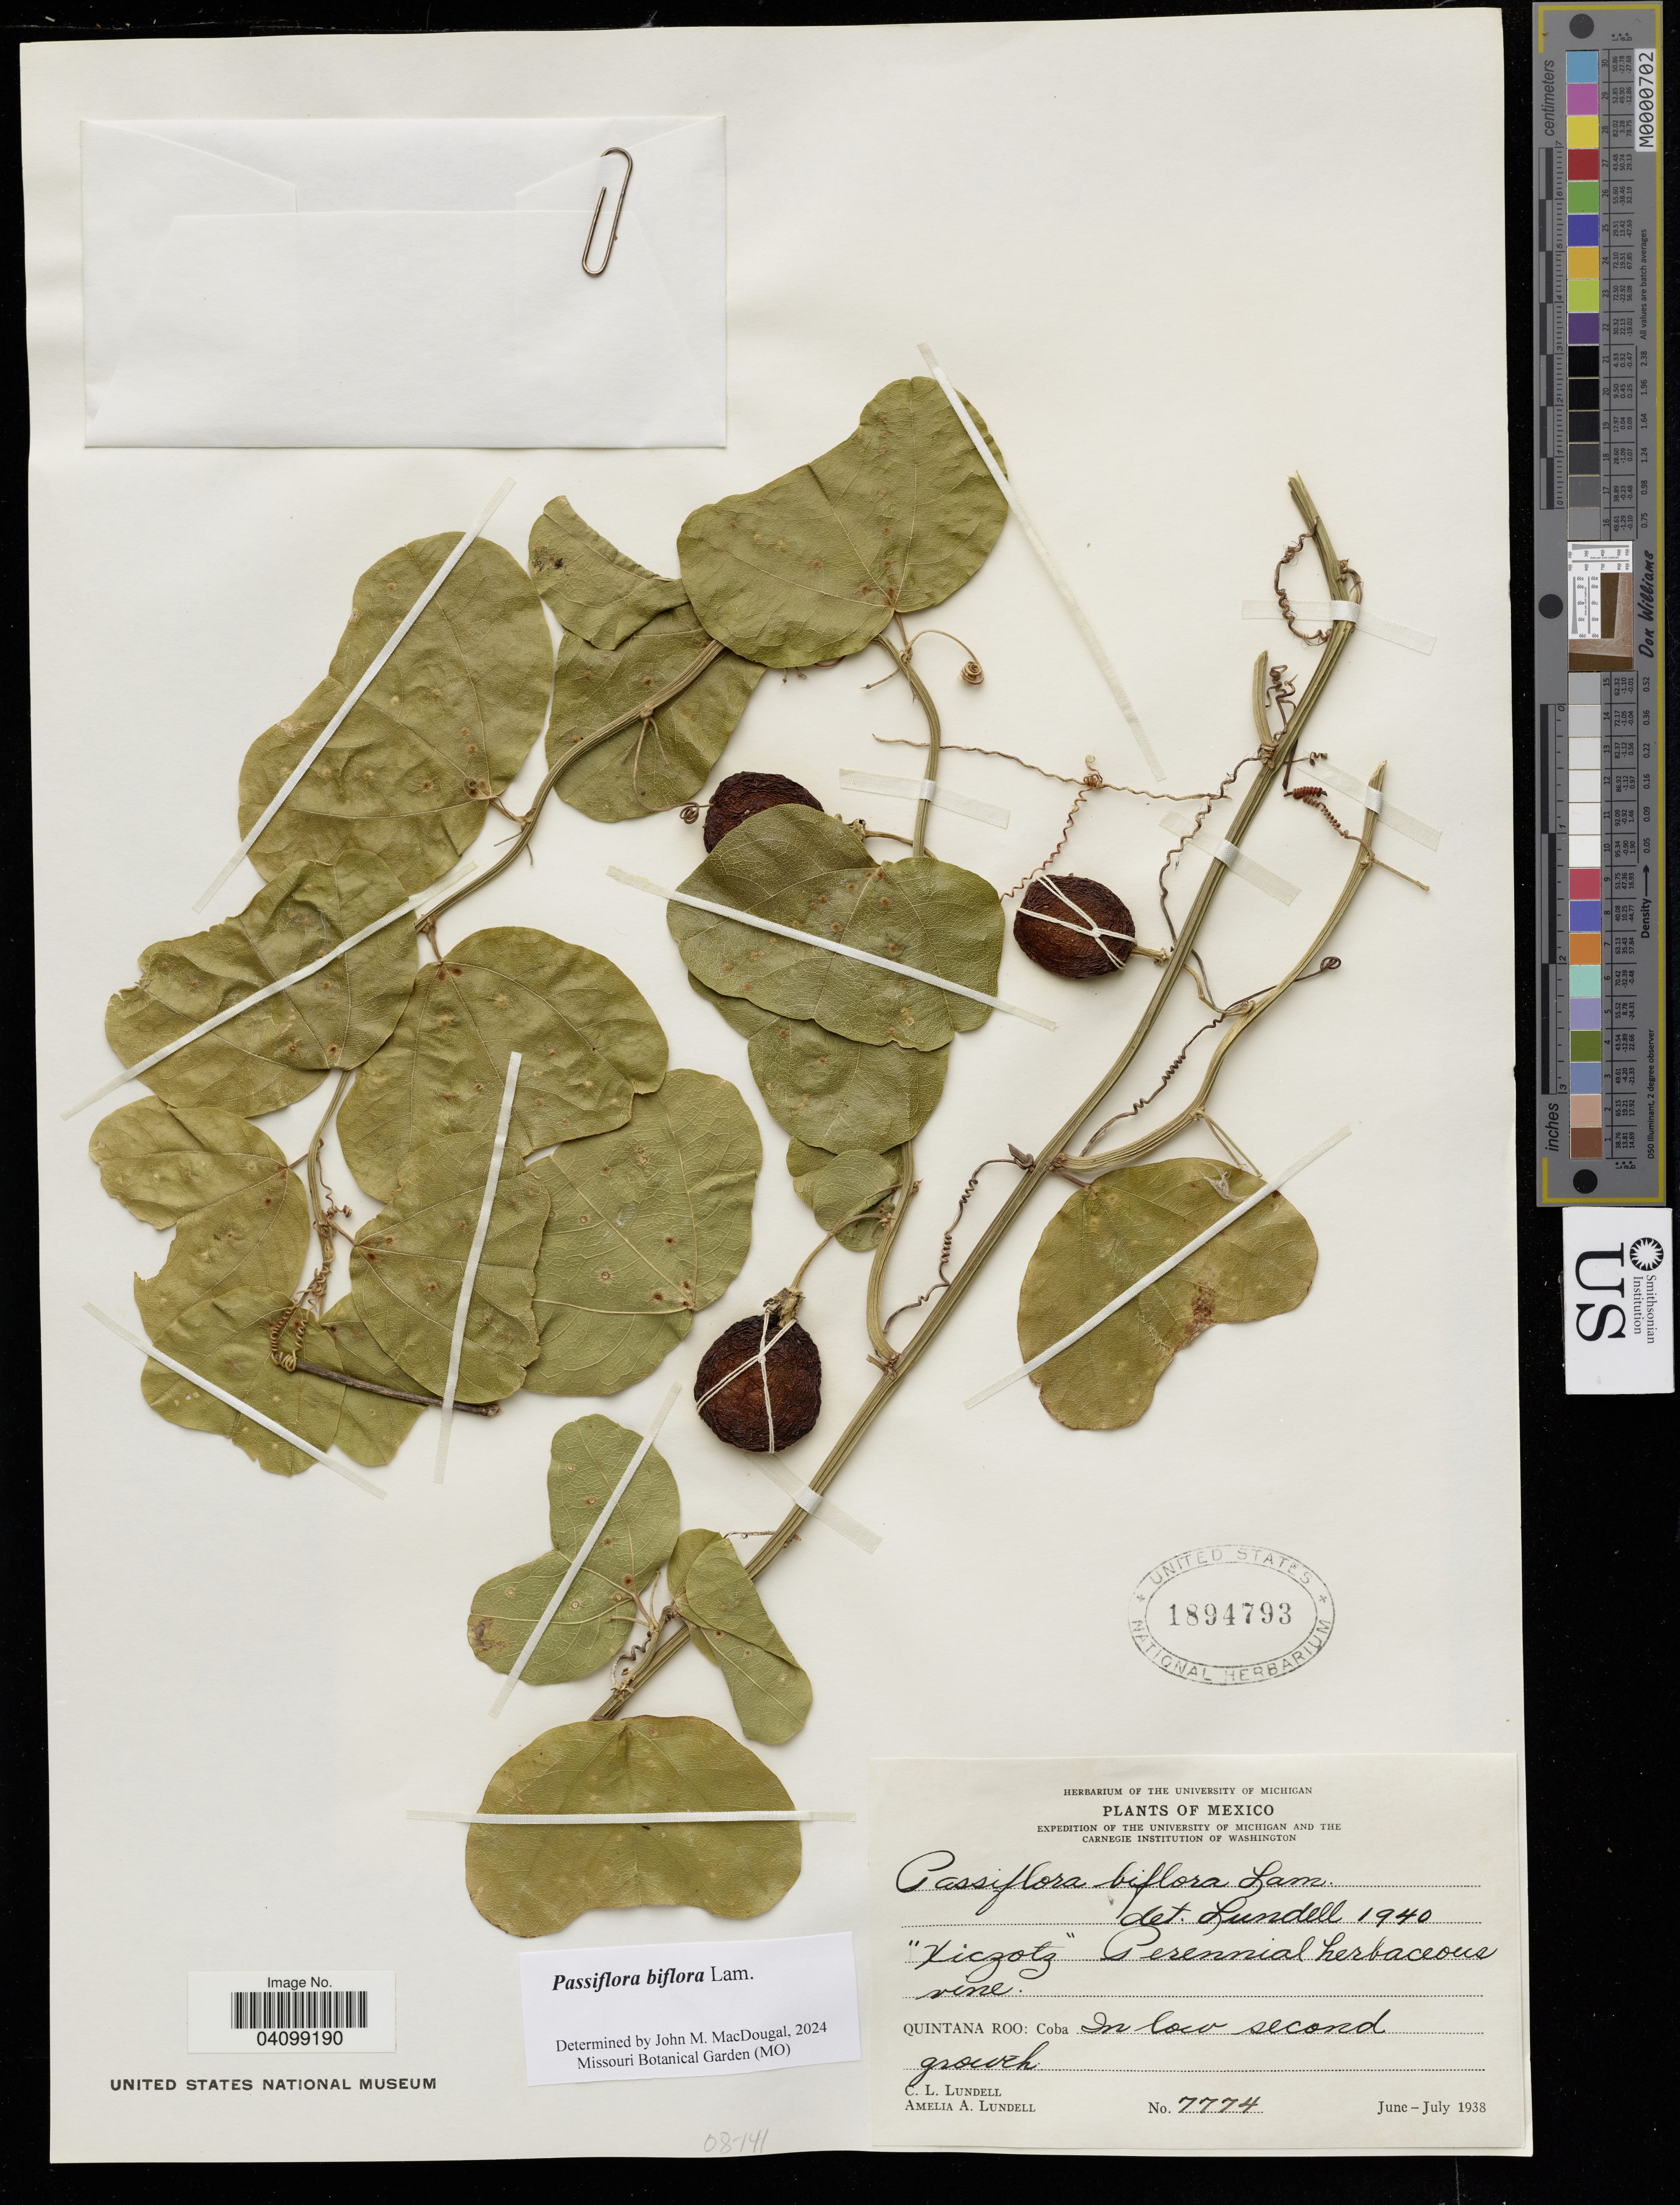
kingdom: Plantae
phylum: Tracheophyta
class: Magnoliopsida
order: Malpighiales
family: Passifloraceae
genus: Passiflora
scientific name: Passiflora biflora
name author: Lam.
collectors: C. Lundell & A. Lundell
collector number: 7774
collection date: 1938-06/1938-07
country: Mexico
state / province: Quintana Roo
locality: Coba. In low second growth.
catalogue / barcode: US 1894793